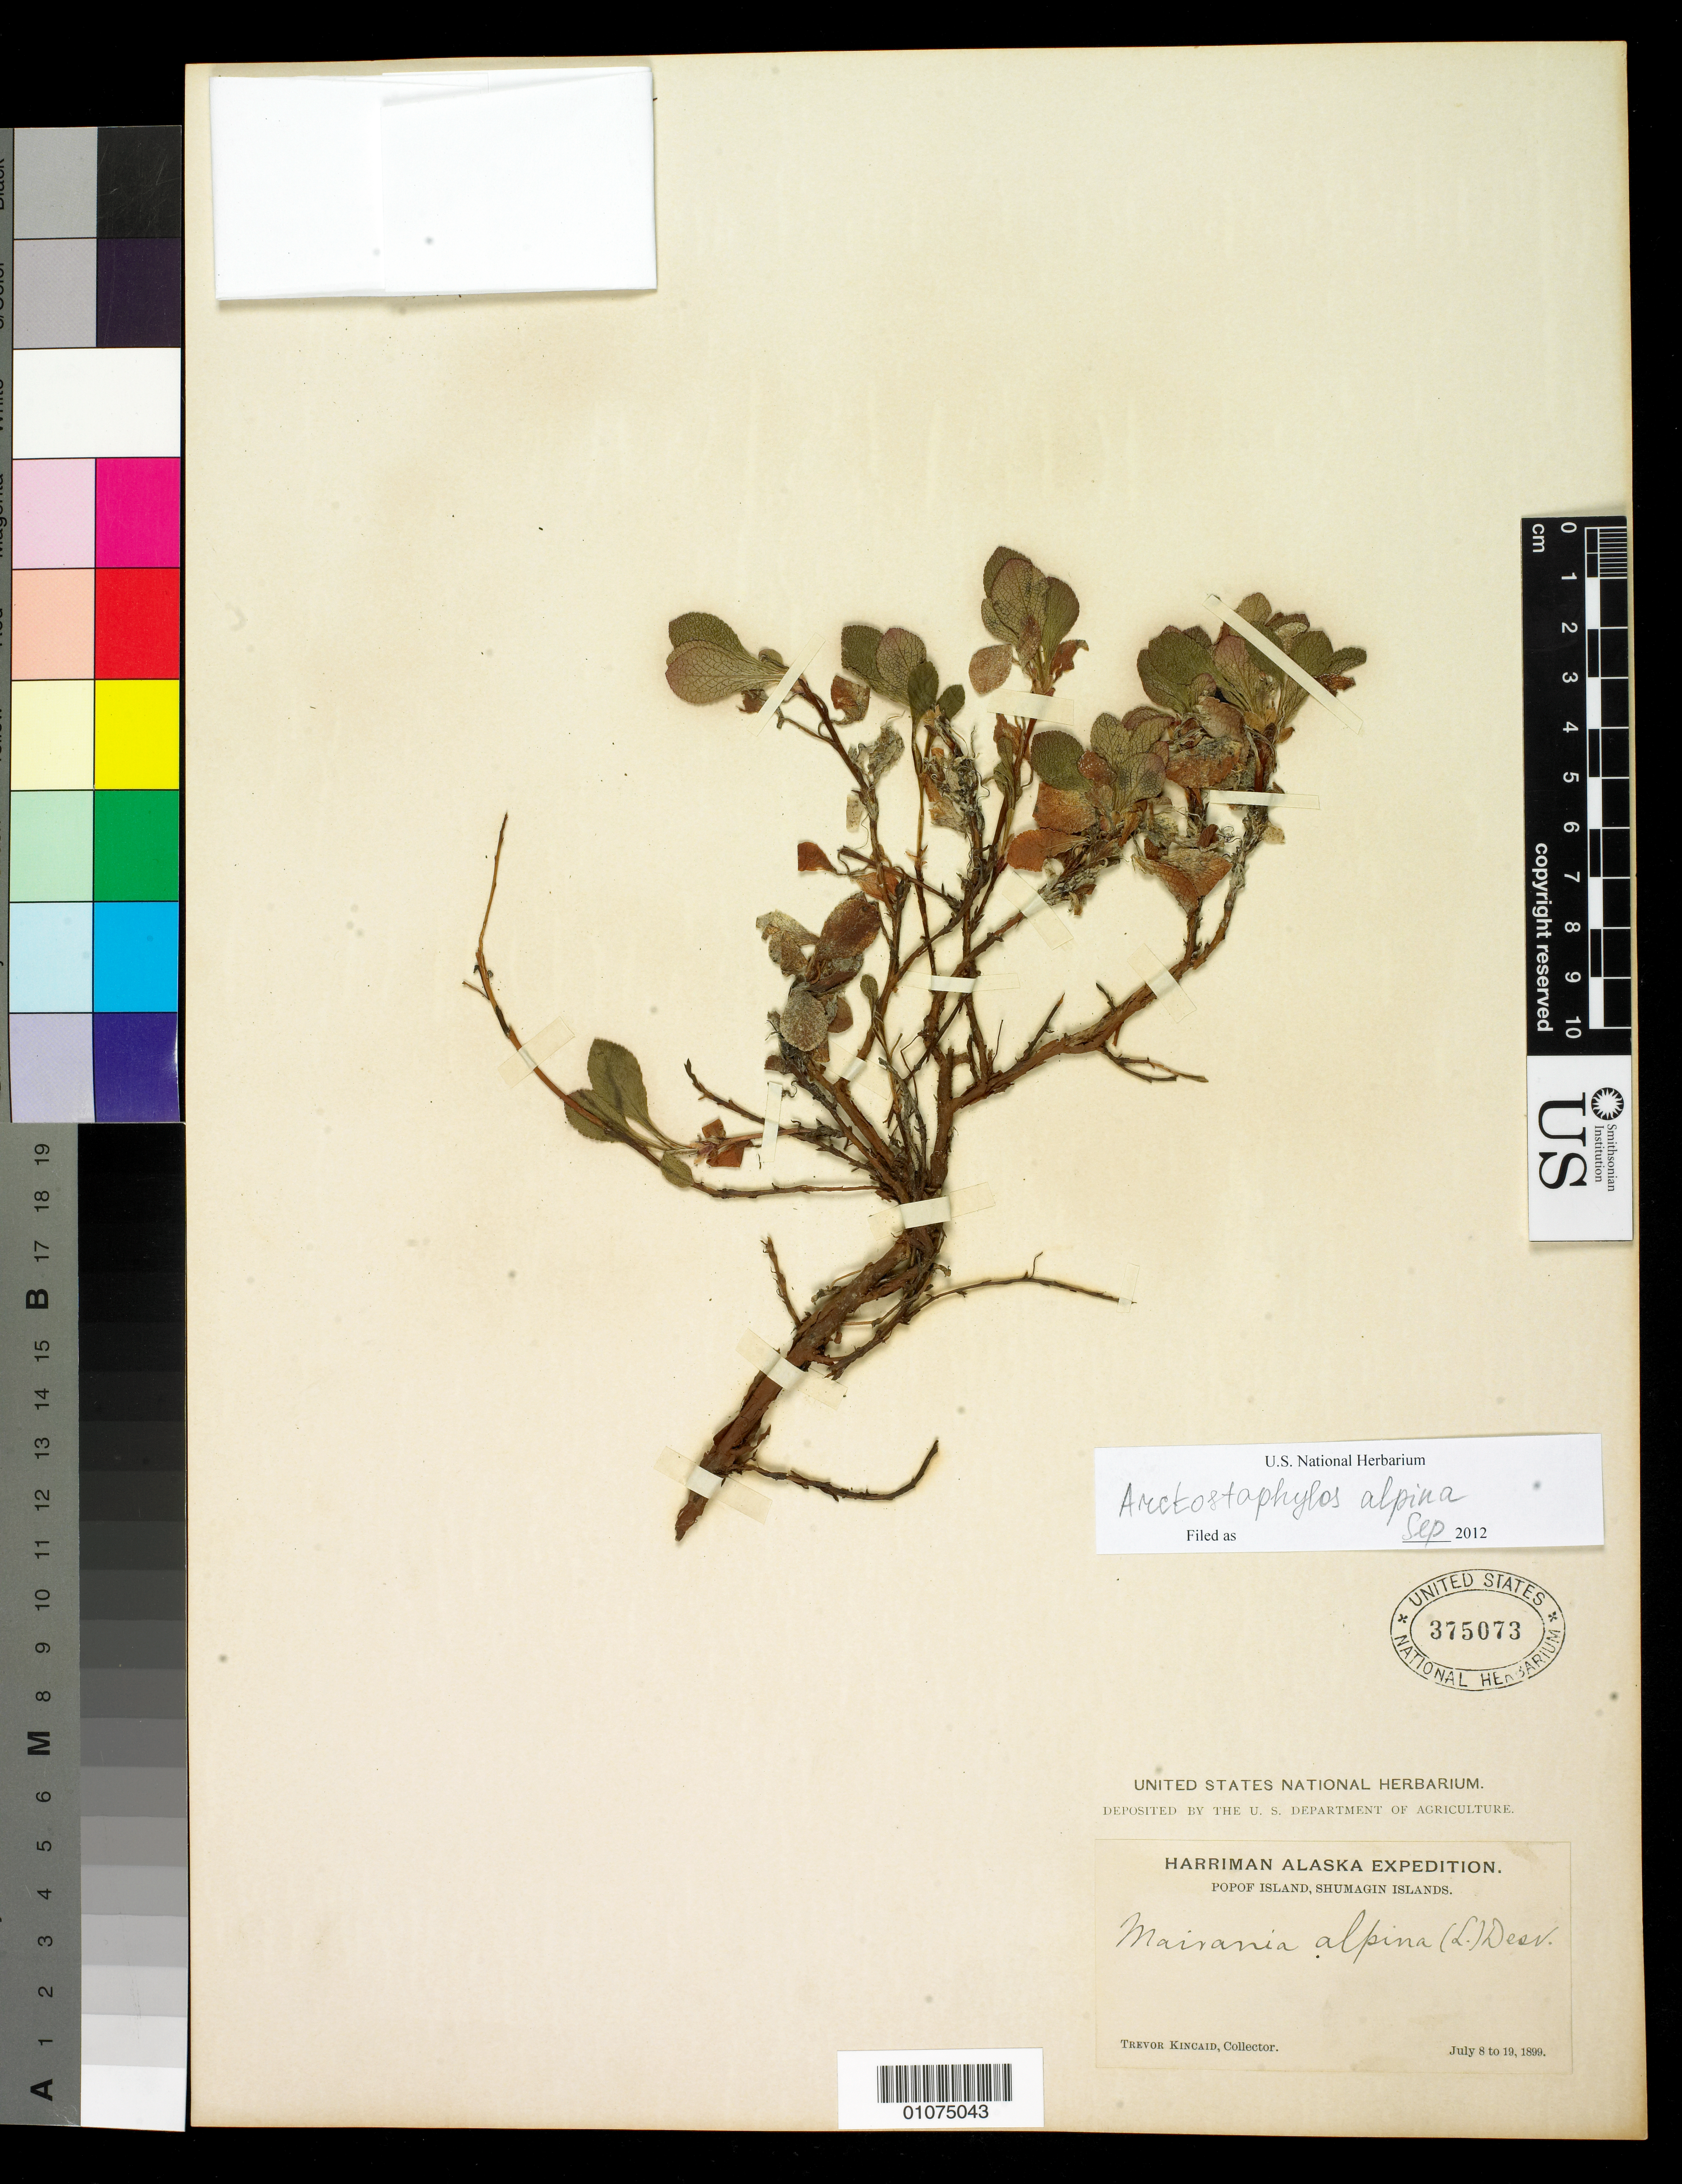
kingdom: Plantae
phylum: Tracheophyta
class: Magnoliopsida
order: Ericales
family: Ericaceae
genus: Arctostaphylos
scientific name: Arctostaphylos alpina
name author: (L.) Spreng.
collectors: T. C. Kincaid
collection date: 1899-07-08/1899-07-19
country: United States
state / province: Alaska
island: Popof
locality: Popof Island.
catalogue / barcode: US 375073